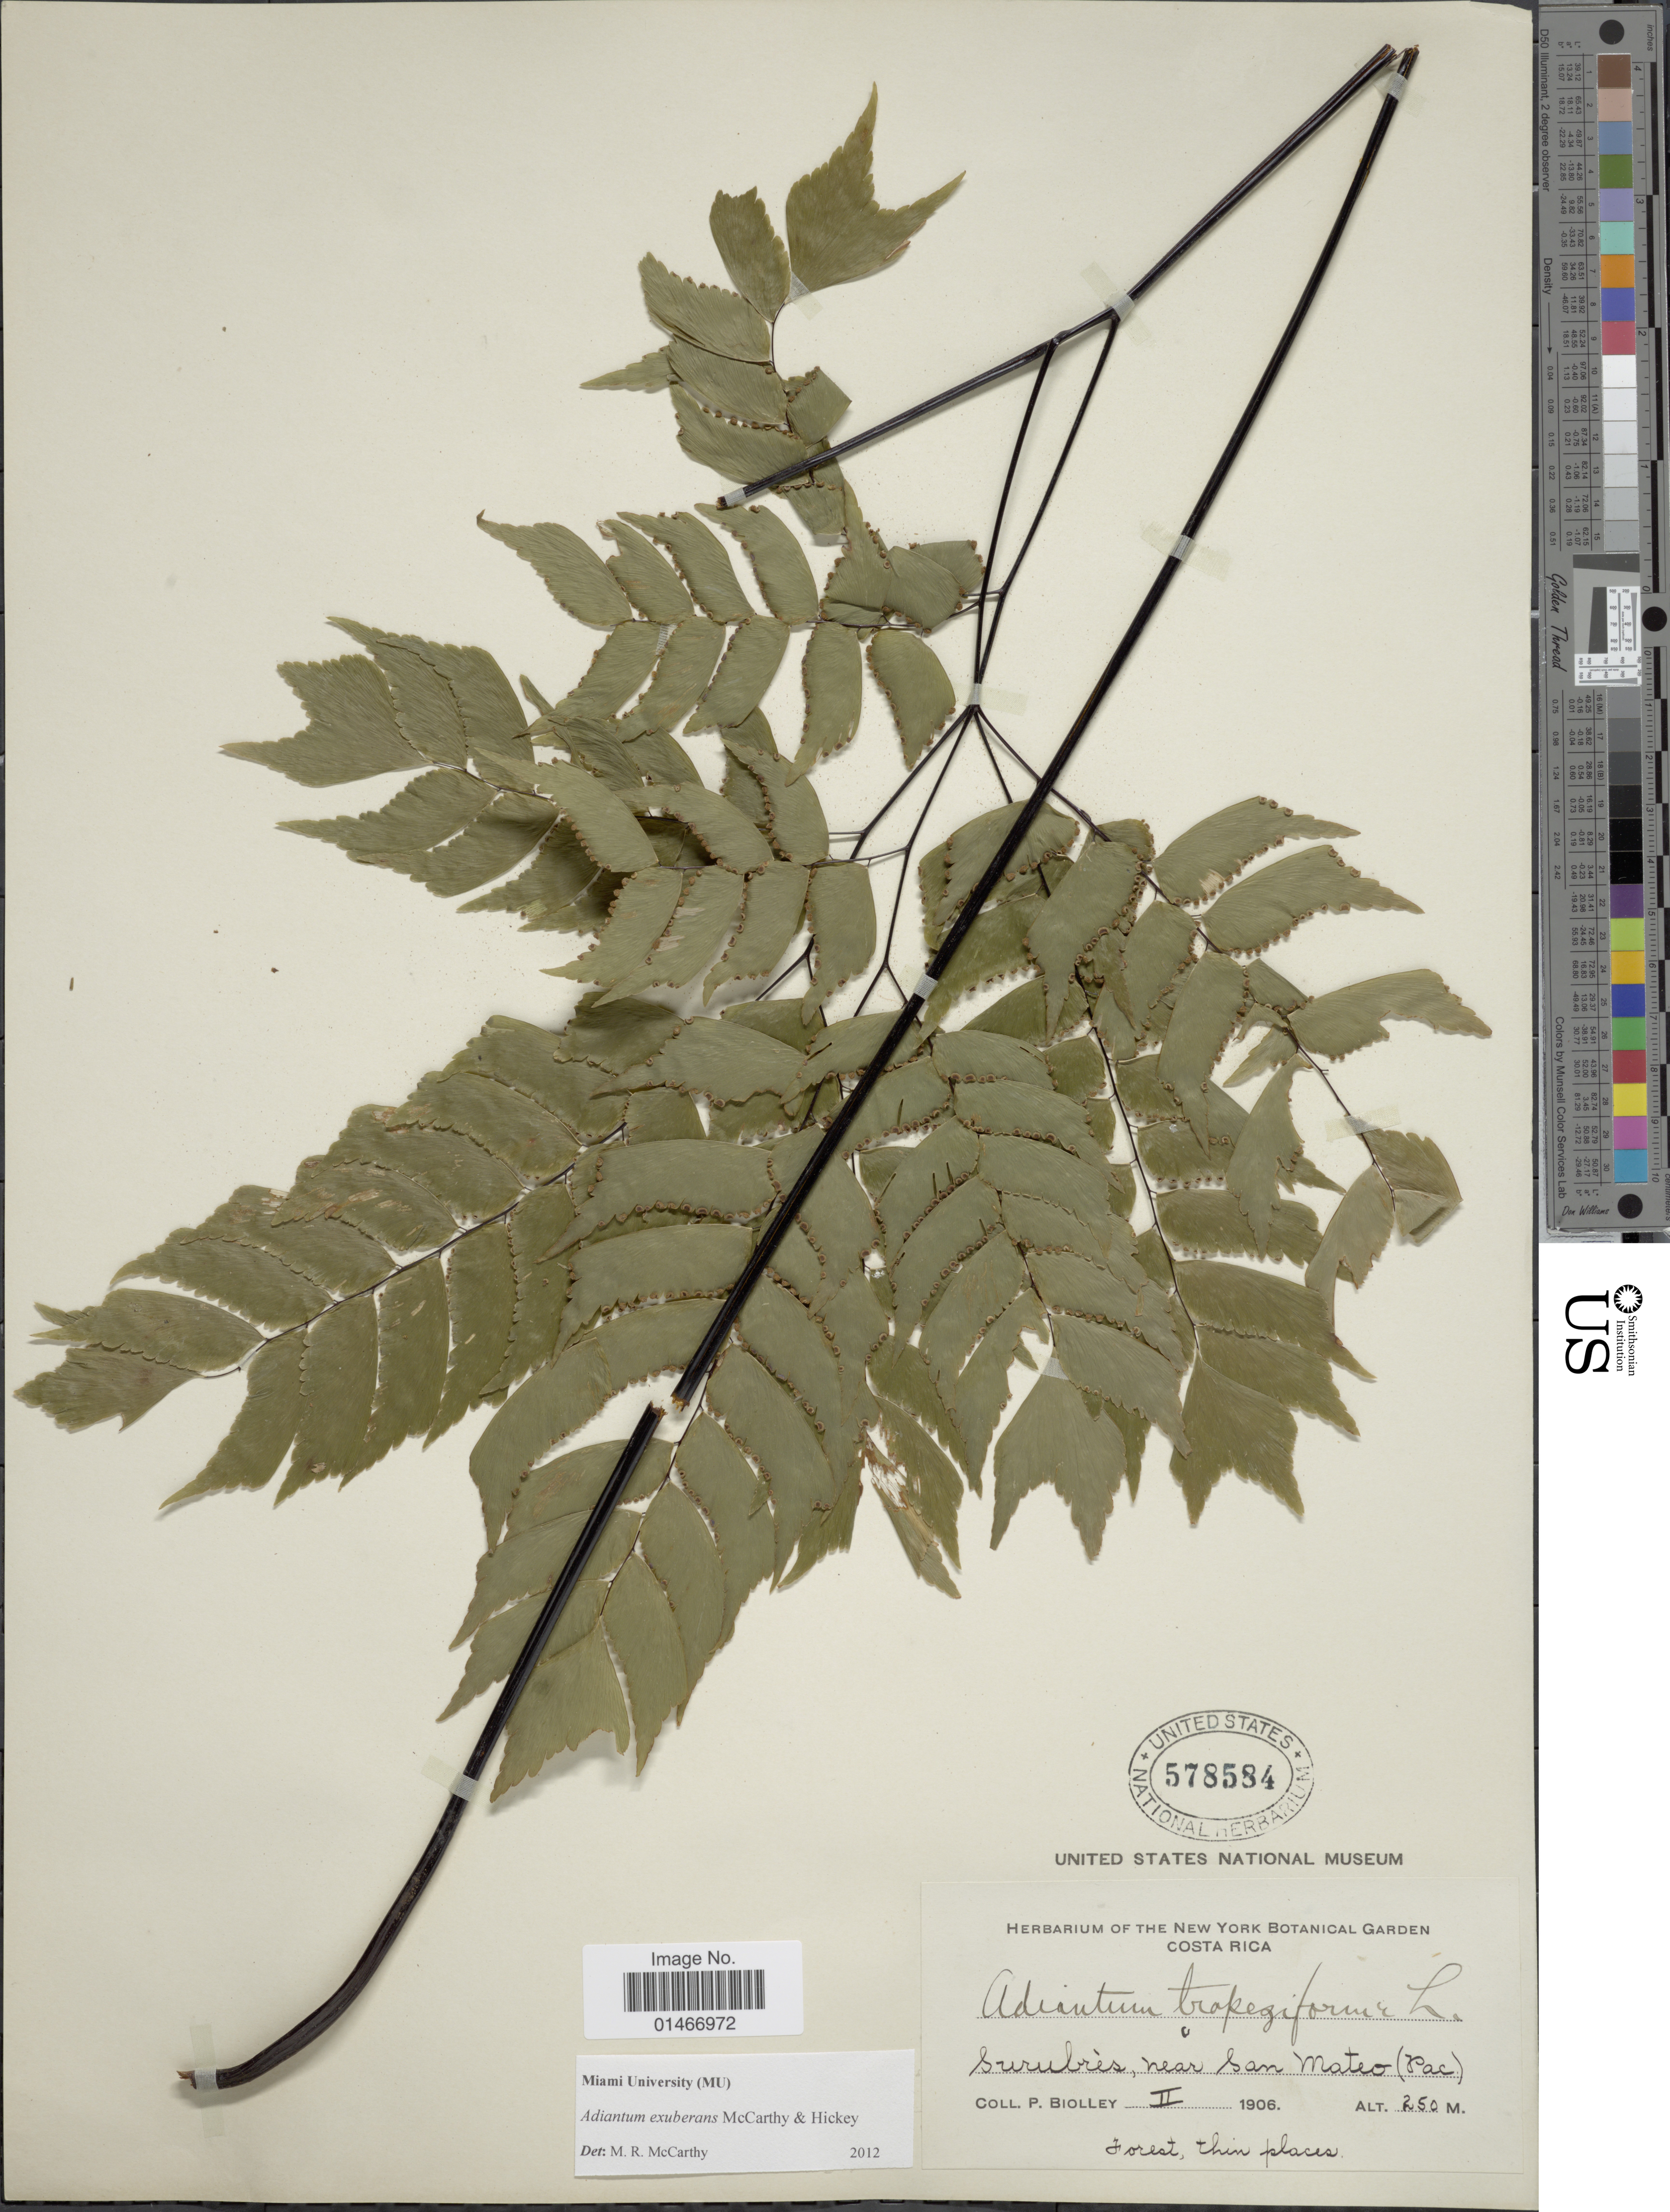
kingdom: Plantae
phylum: Tracheophyta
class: Polypodiopsida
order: Polypodiales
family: Pteridaceae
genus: Adiantum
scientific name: Adiantum exuberans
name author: M.R. McCarthy & Hickey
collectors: P. Biolley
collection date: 1906-02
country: Costa Rica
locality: Surubres, near San Mateo (Pac.).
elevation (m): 250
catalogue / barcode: US 578584